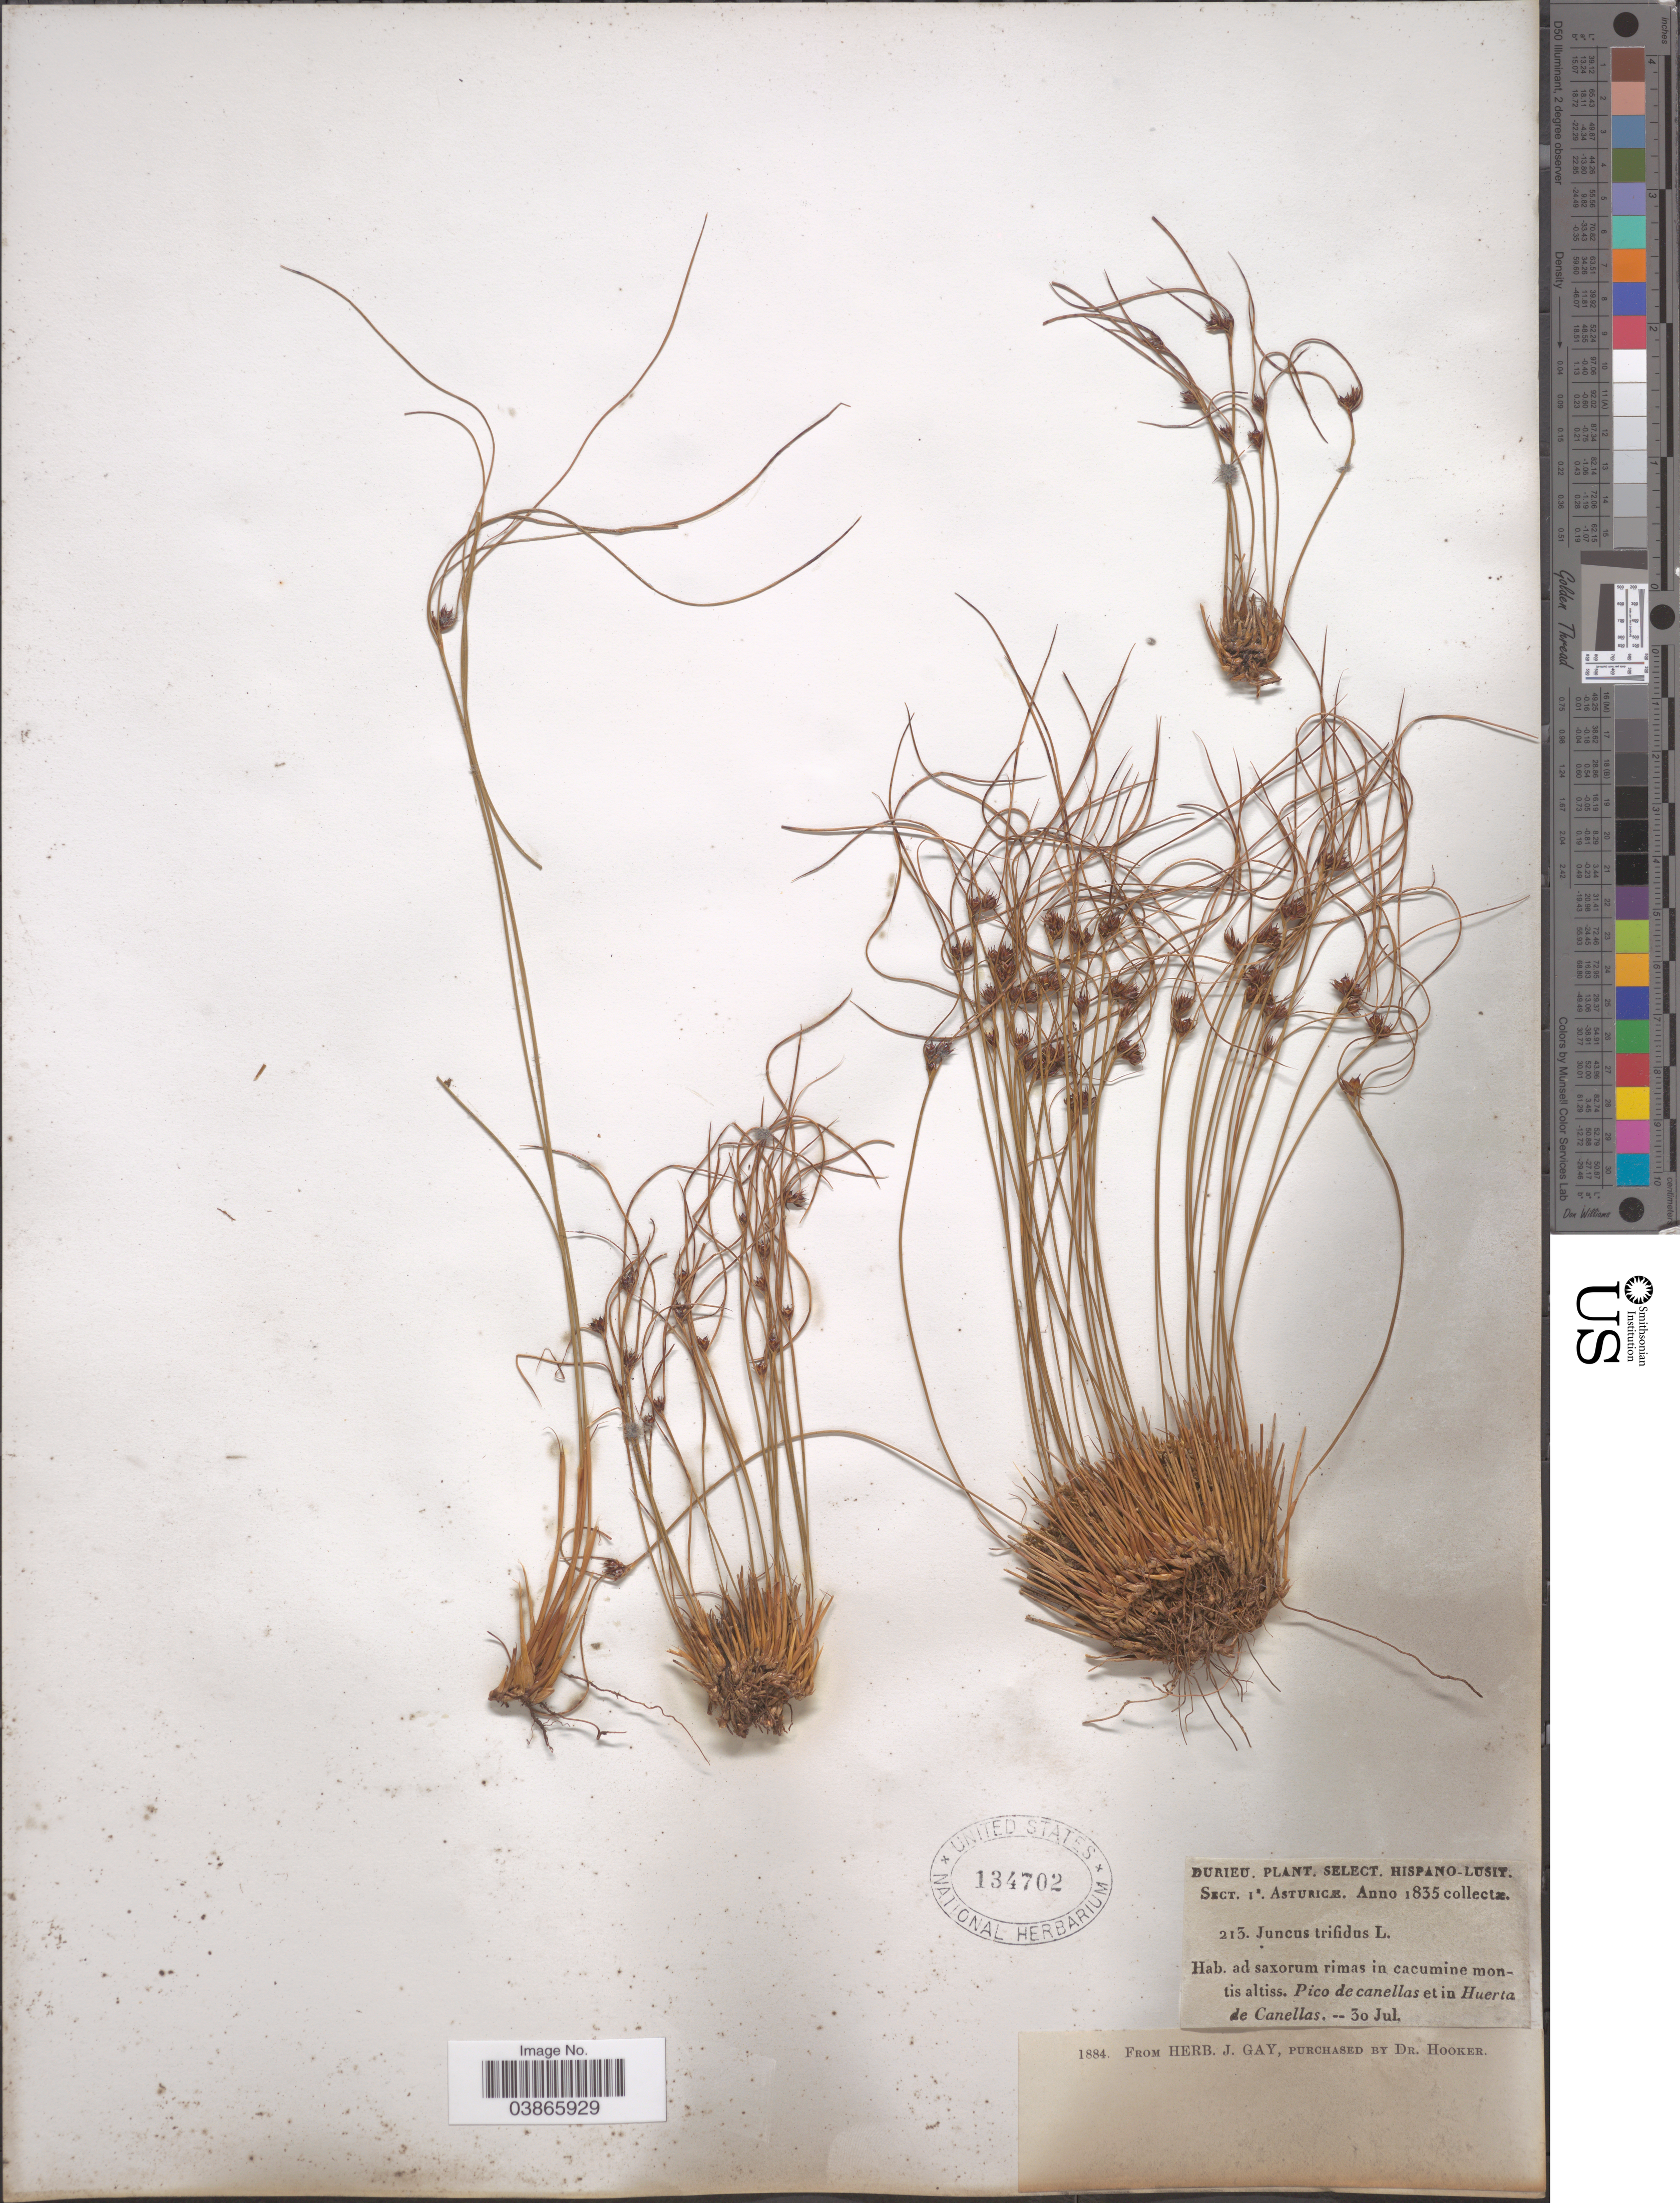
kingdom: Plantae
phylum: Tracheophyta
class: Liliopsida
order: Poales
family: Juncaceae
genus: Juncus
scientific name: Juncus trifidus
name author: L.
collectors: ex herb. J. Gay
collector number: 213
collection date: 1835-07-30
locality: Select. Hispano-Lusit. Ad saxorum rimas in cacumine montis altiss. Pico de canellas et in Huerta de Canellas.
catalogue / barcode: US 134702